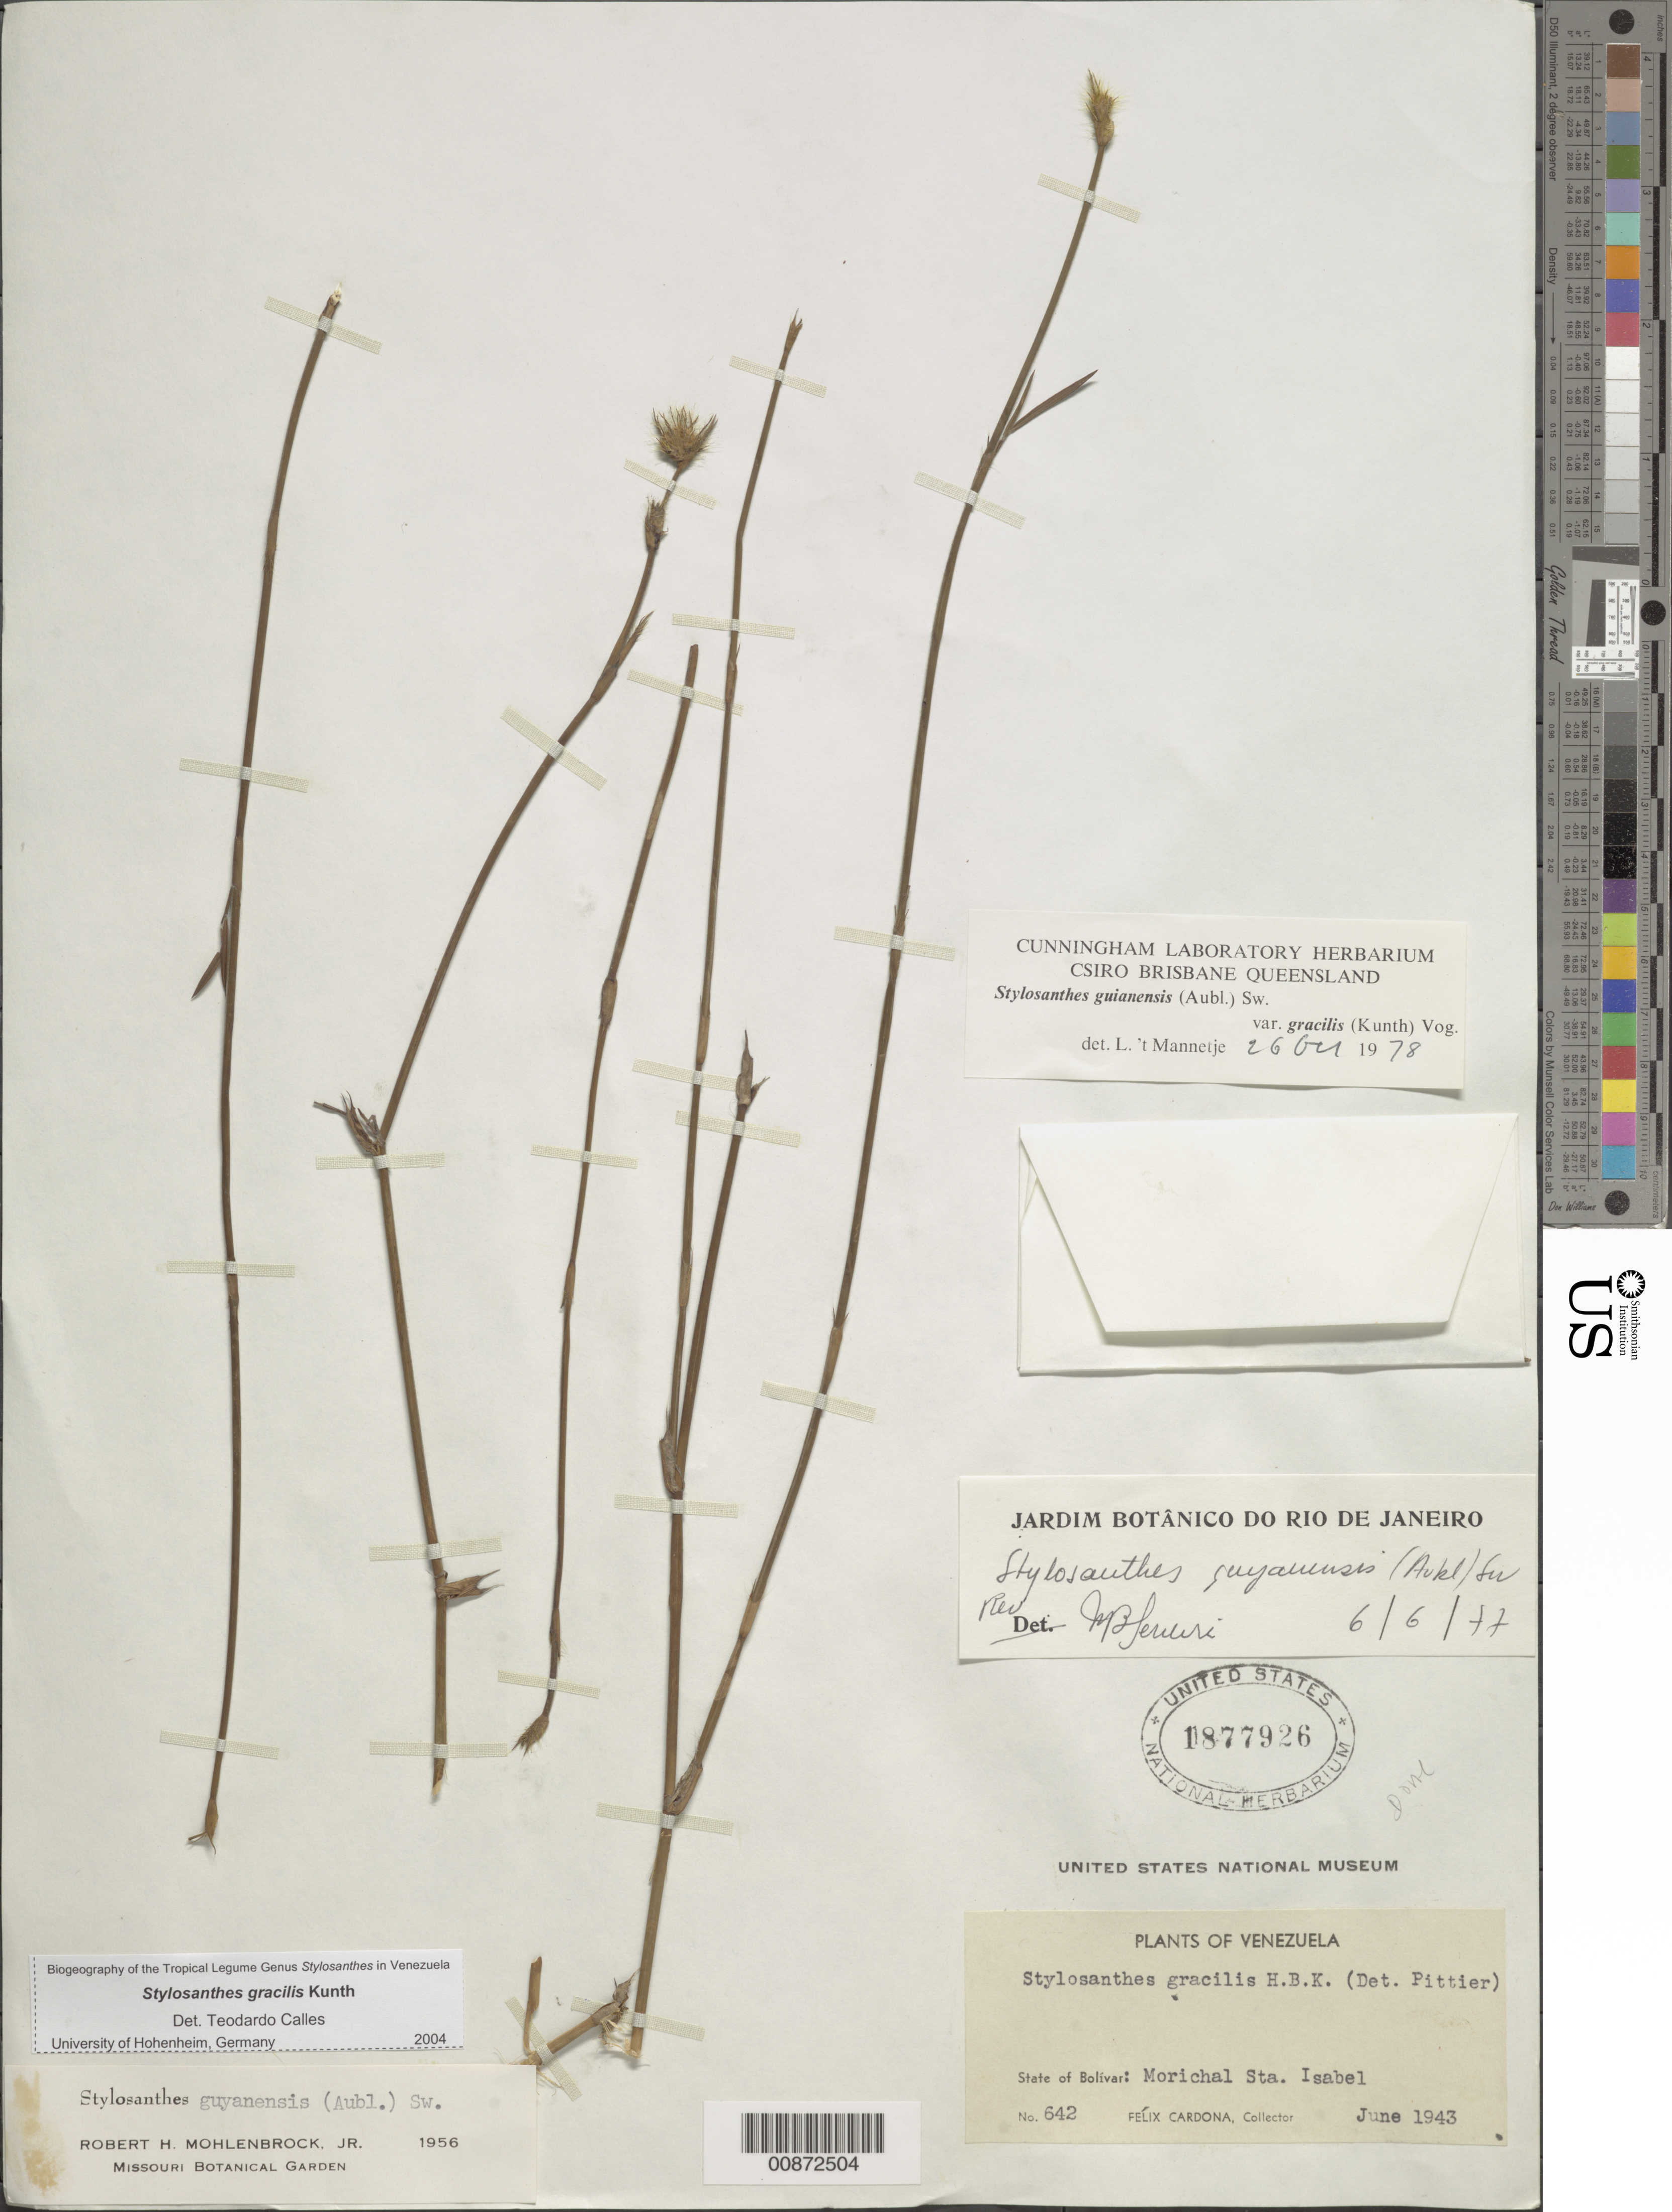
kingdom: Plantae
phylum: Tracheophyta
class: Magnoliopsida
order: Fabales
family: Fabaceae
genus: Stylosanthes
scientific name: Stylosanthes guianensis var. gracilis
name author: (Kunth) Vogel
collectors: F. Cardona Puig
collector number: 642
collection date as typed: Jun-43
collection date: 1943-06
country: Venezuela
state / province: Bolívar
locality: Morichal Santa Isabel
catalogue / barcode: US 1877926